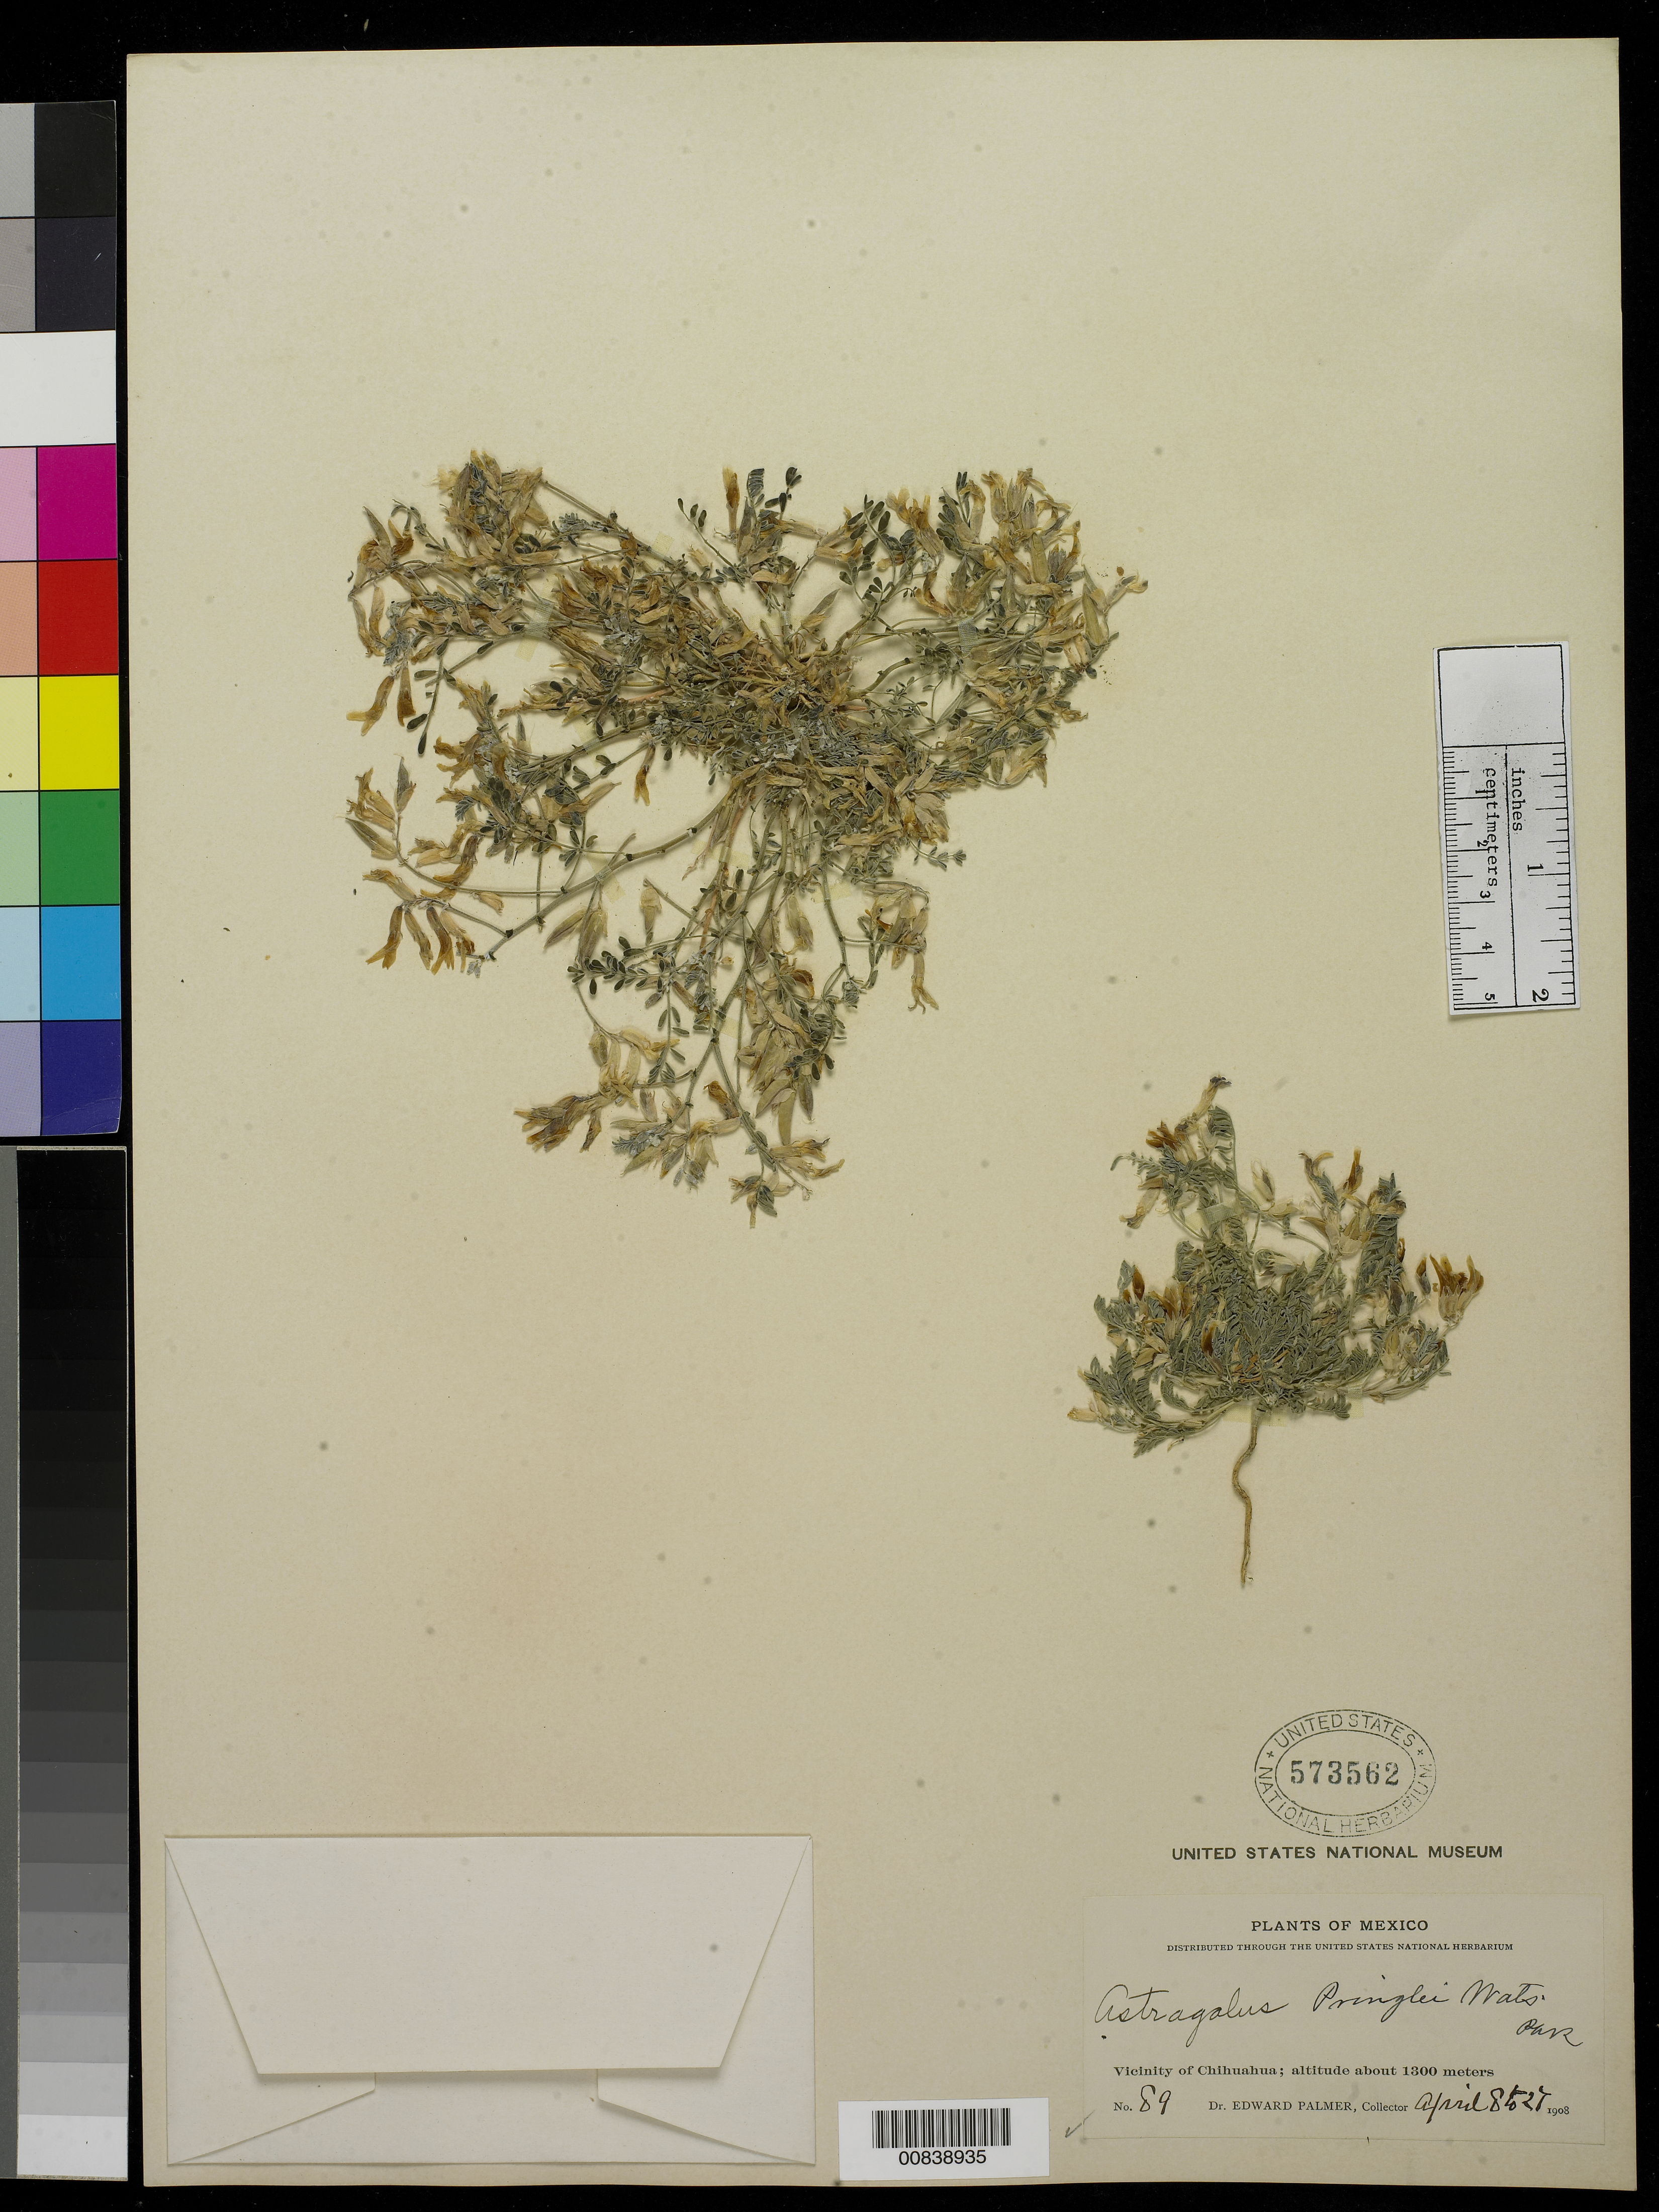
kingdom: Plantae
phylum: Tracheophyta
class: Magnoliopsida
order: Fabales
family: Fabaceae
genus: Astragalus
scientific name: Astragalus pringlei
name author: S. Watson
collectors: E. Palmer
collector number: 89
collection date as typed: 08 Apr 1908 to 27 Apr 1908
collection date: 1908-04-08/1908-04-27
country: Mexico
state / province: Chihuahua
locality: Vicinity of Chihuahua.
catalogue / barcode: US 573562